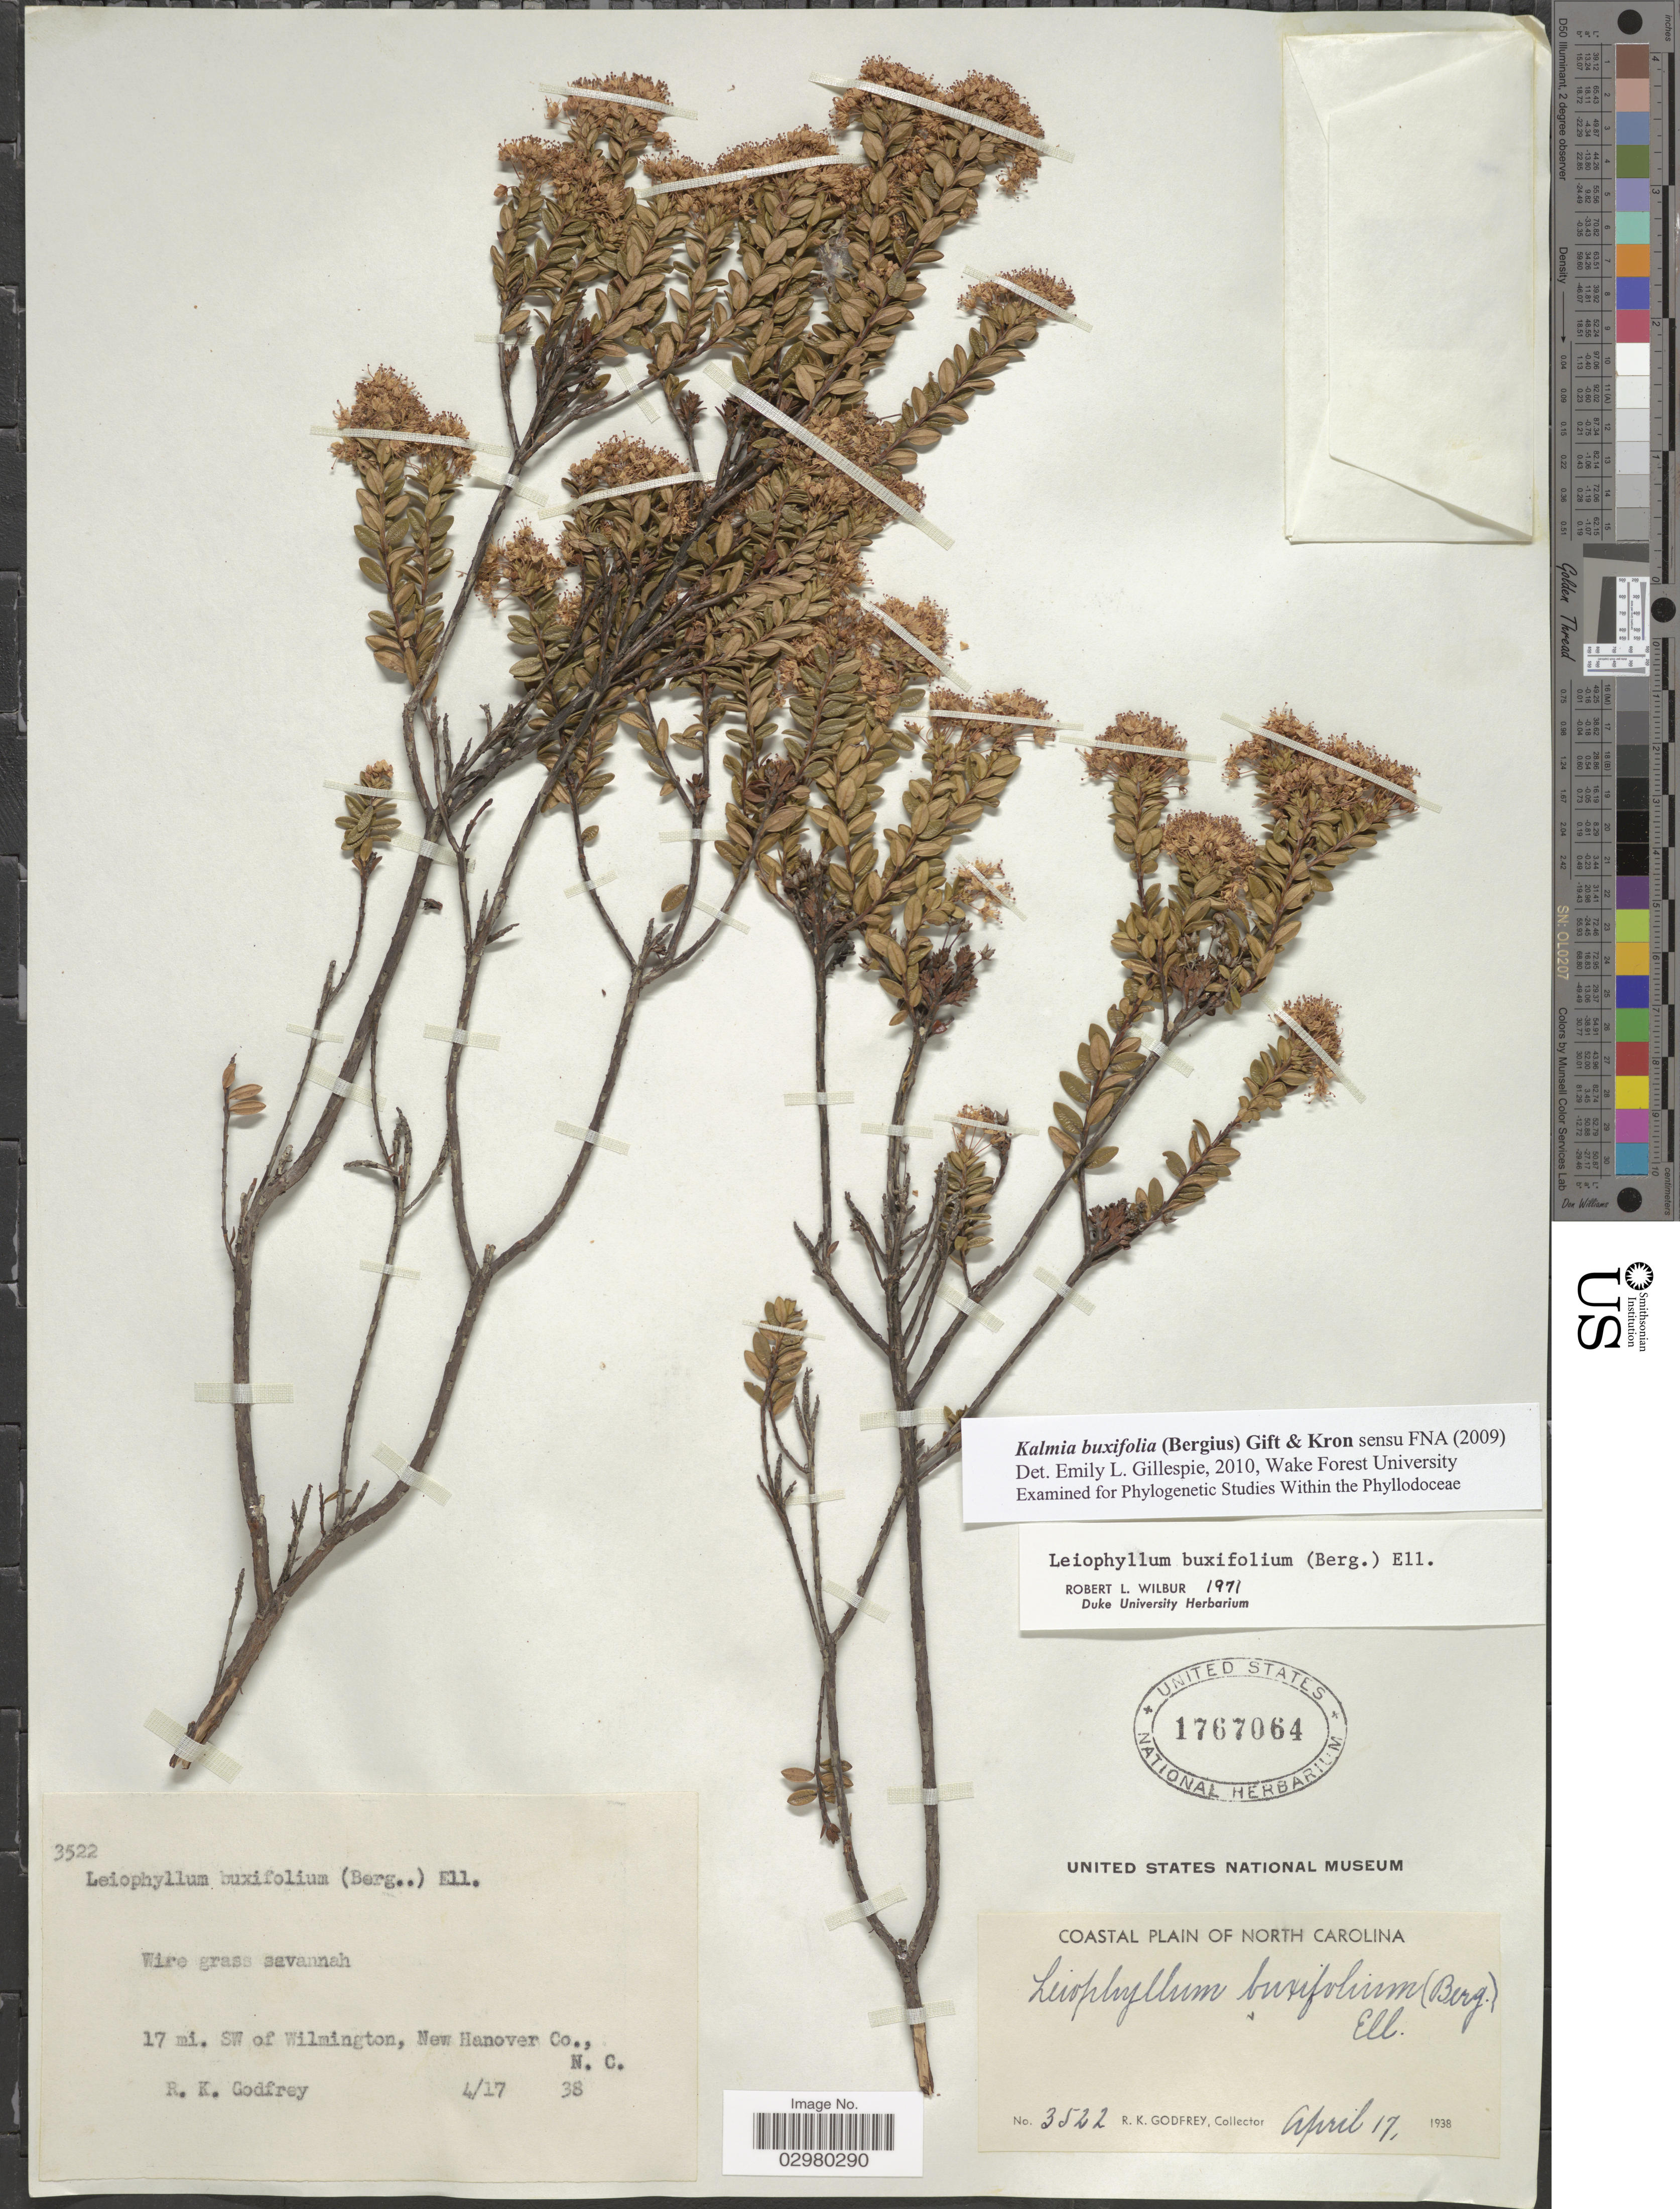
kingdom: Plantae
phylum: Tracheophyta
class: Magnoliopsida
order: Ericales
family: Ericaceae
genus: Leiophyllum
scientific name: Leiophyllum buxifolium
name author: (Bergius) Elliott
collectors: R. K. Godfrey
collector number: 3522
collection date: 1938-04-17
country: United States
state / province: North Carolina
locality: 17 mi. SW of Wilmington, New Hanover Co.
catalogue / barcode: US 1767064